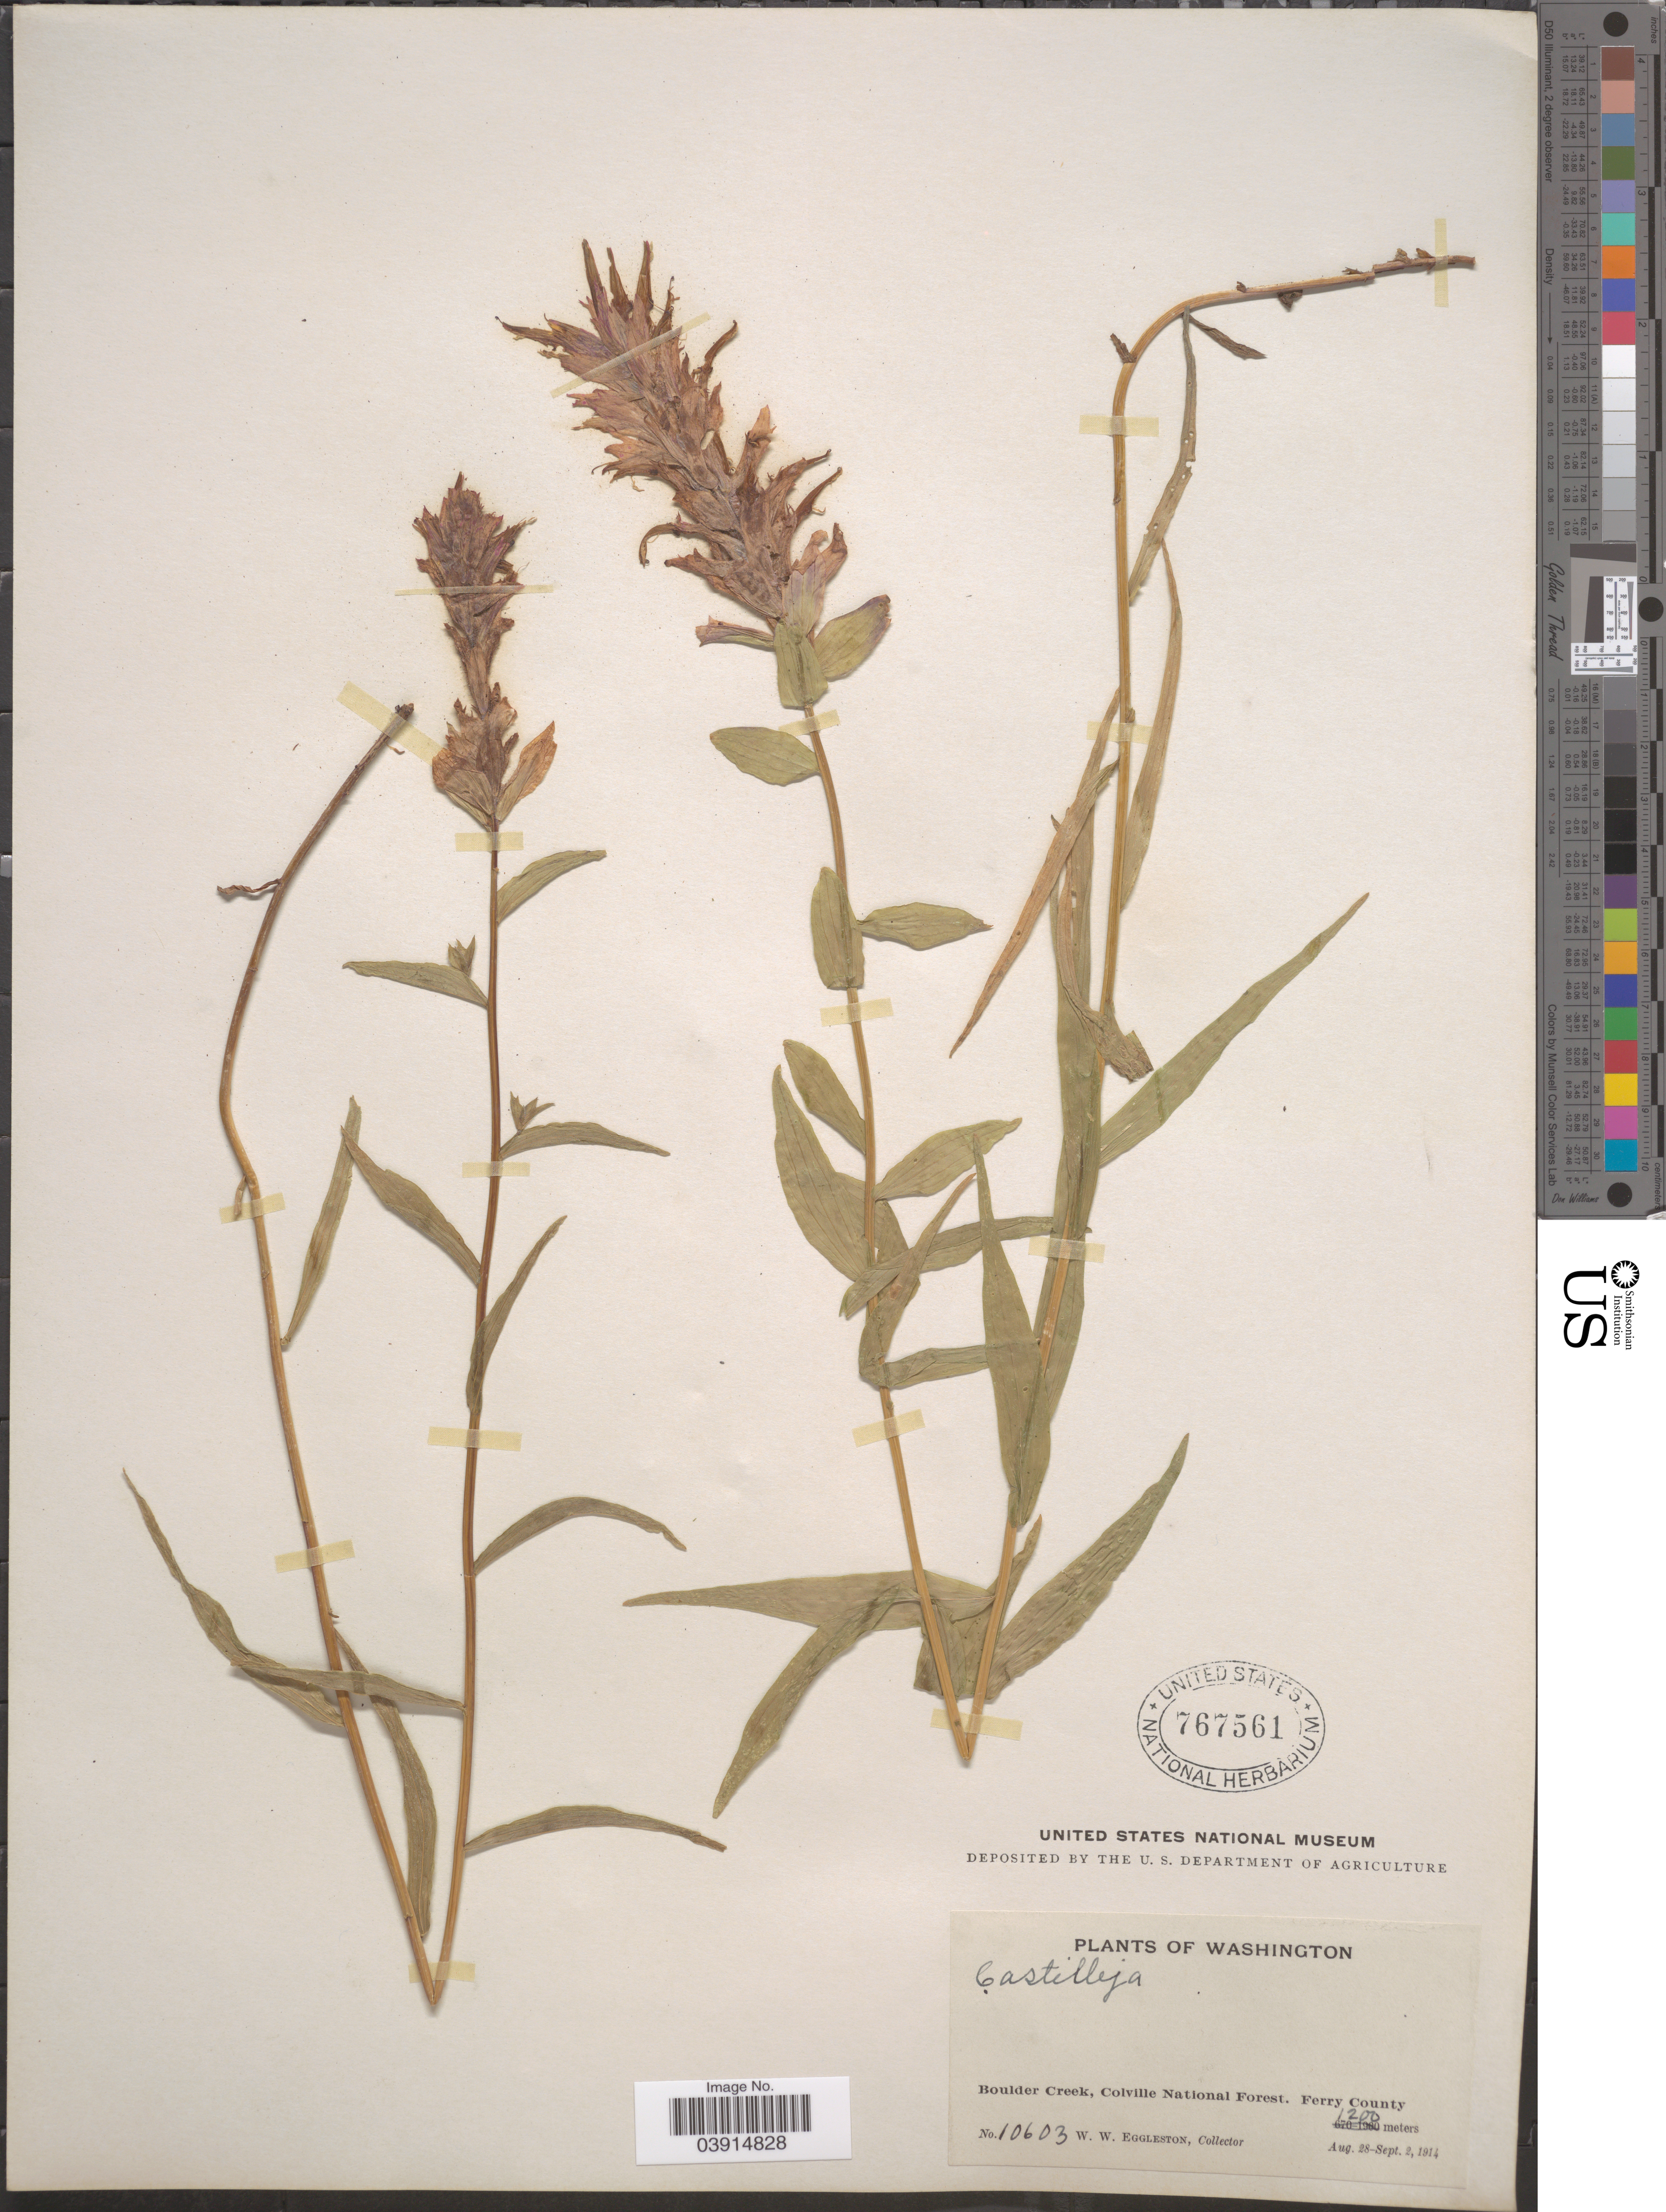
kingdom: Plantae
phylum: Tracheophyta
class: Magnoliopsida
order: Lamiales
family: Orobanchaceae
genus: Castilleja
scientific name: Castilleja sp.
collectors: W. W. Eggleston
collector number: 10603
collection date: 1914-08-28/1914-09-02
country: United States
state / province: Washington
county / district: Ferry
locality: Boulder Creek, Colville National Forest, Ferry County.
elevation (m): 1200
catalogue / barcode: US 767561